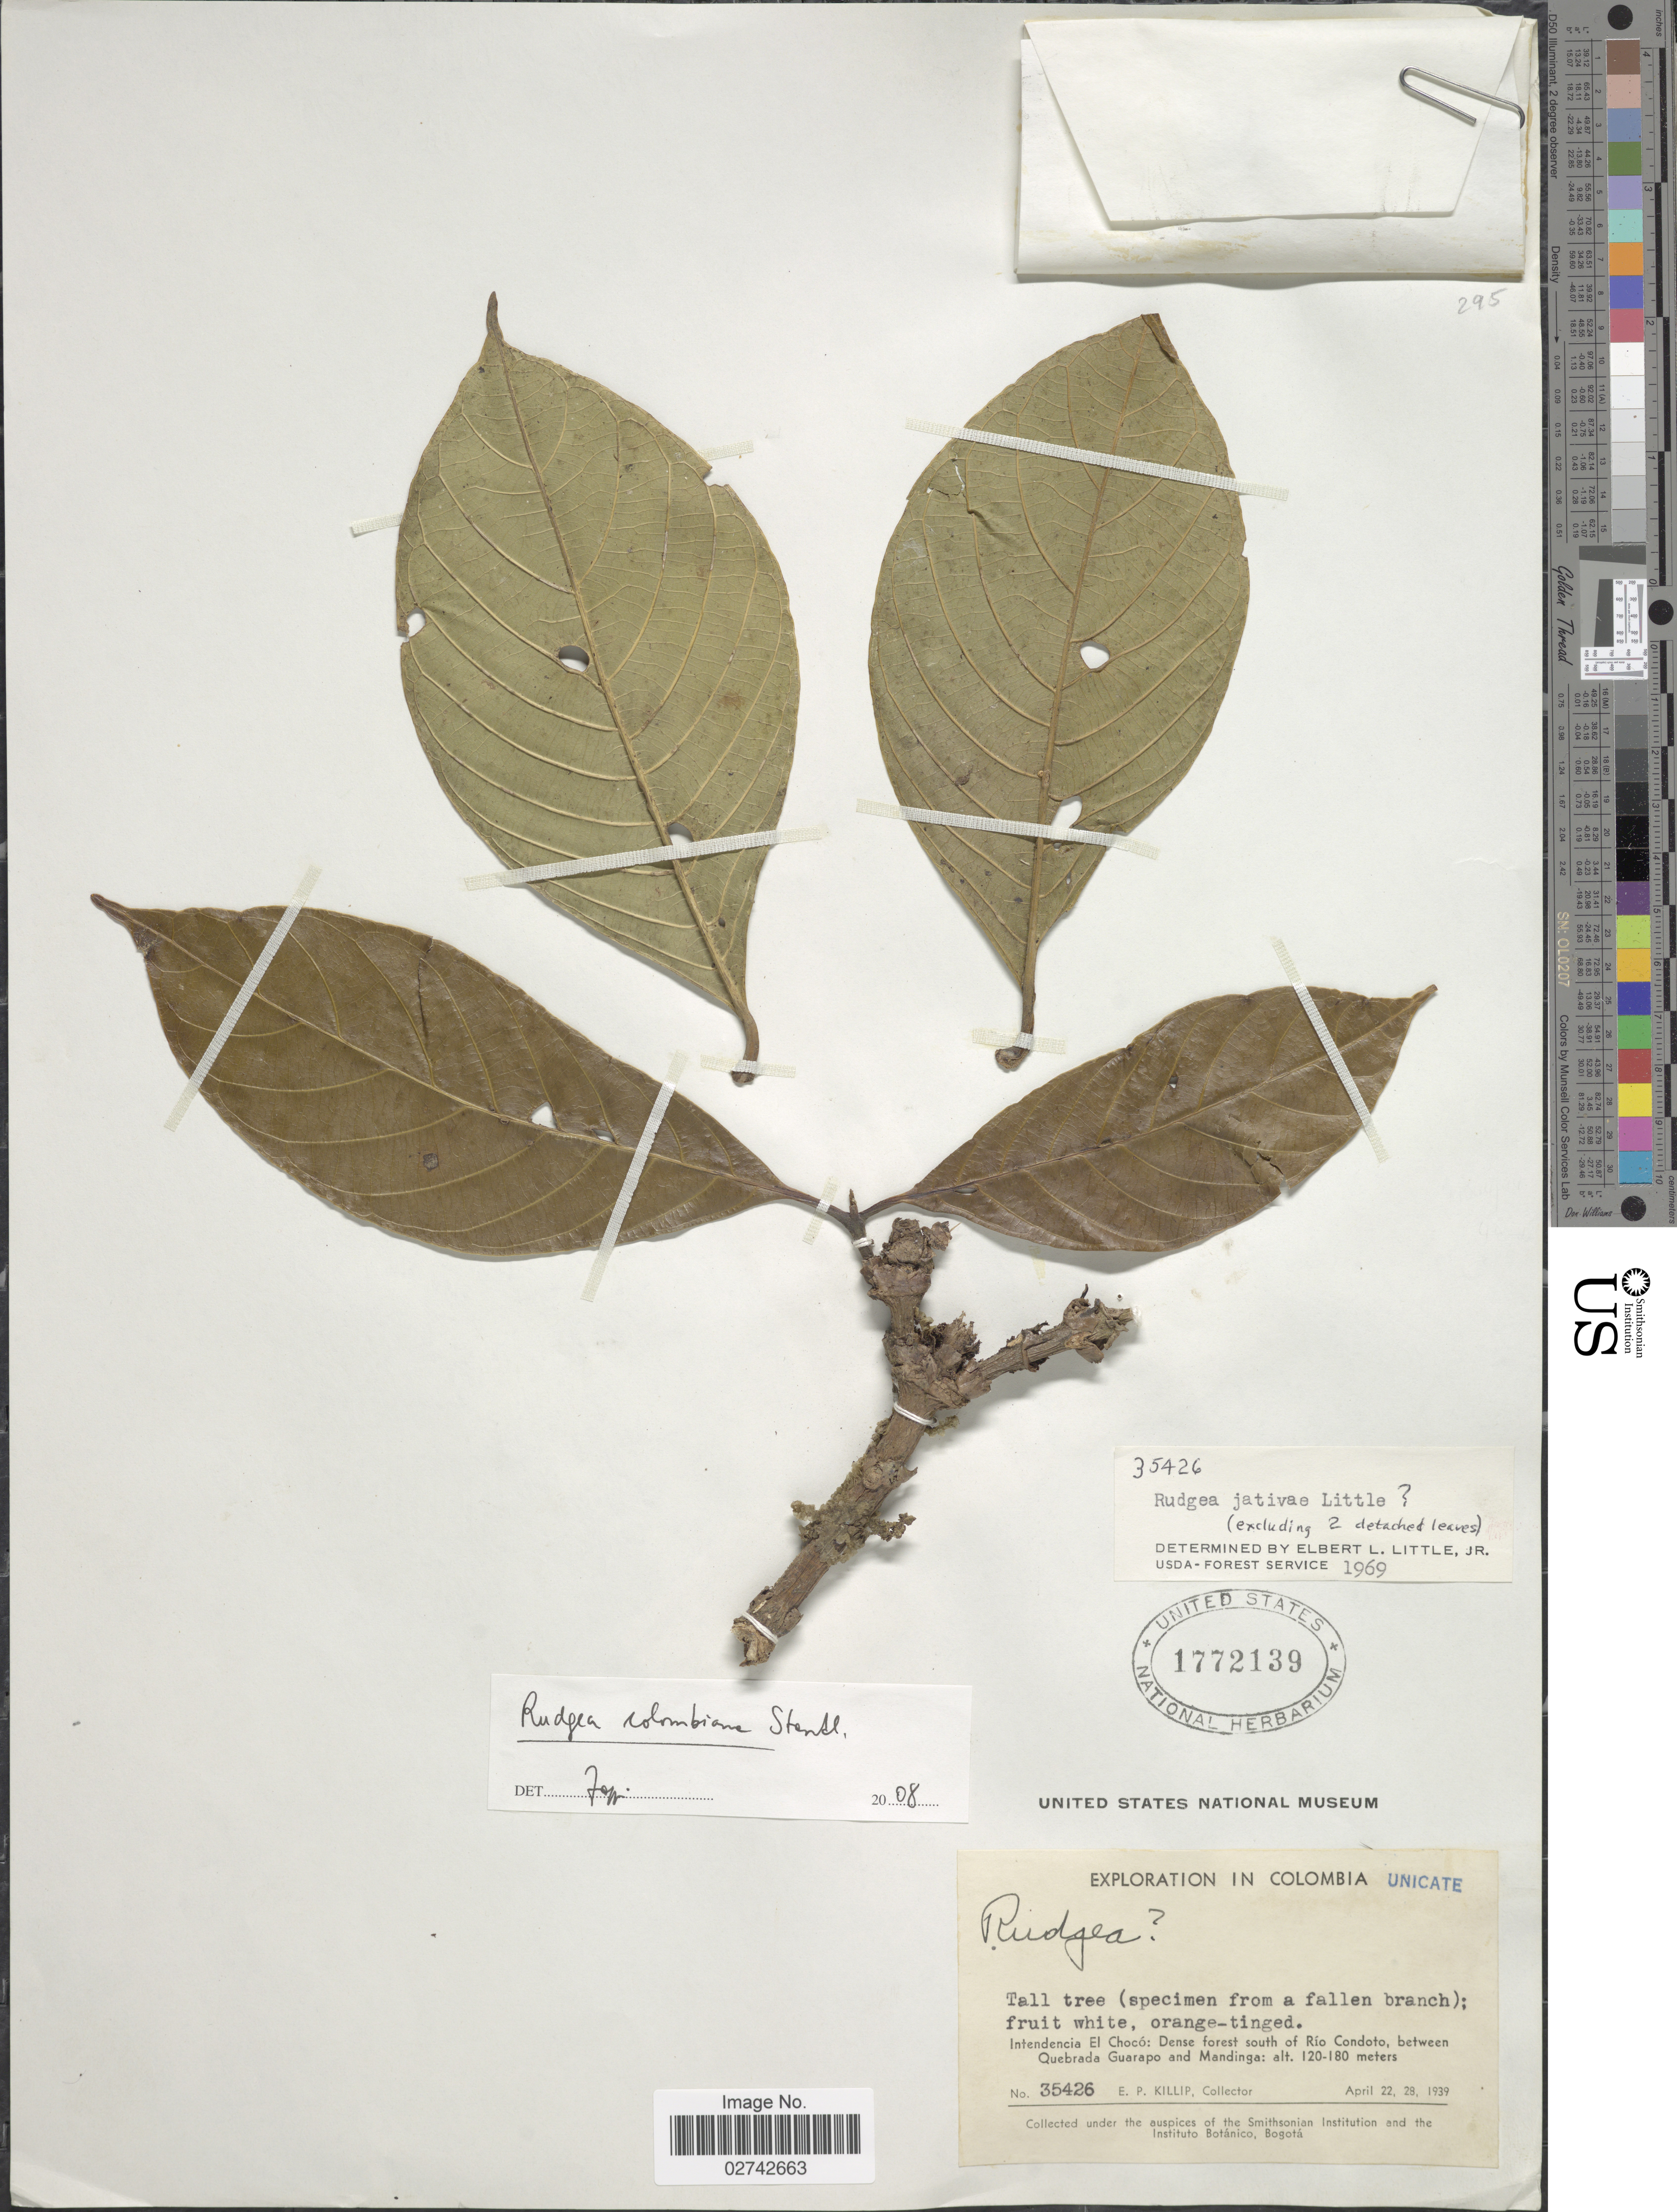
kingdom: Plantae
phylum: Tracheophyta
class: Magnoliopsida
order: Gentianales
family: Rubiaceae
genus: Rudgea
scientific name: Rudgea colombiana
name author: Standl.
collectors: E. P. Killip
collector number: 35426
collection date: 1939-04-22/1939-04-28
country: Colombia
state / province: Chocó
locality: Intendencia El Choco: Dense forest south of Rio Condoto, between Quebrada Guarapo and Mandinga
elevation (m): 120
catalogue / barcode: US 1772139